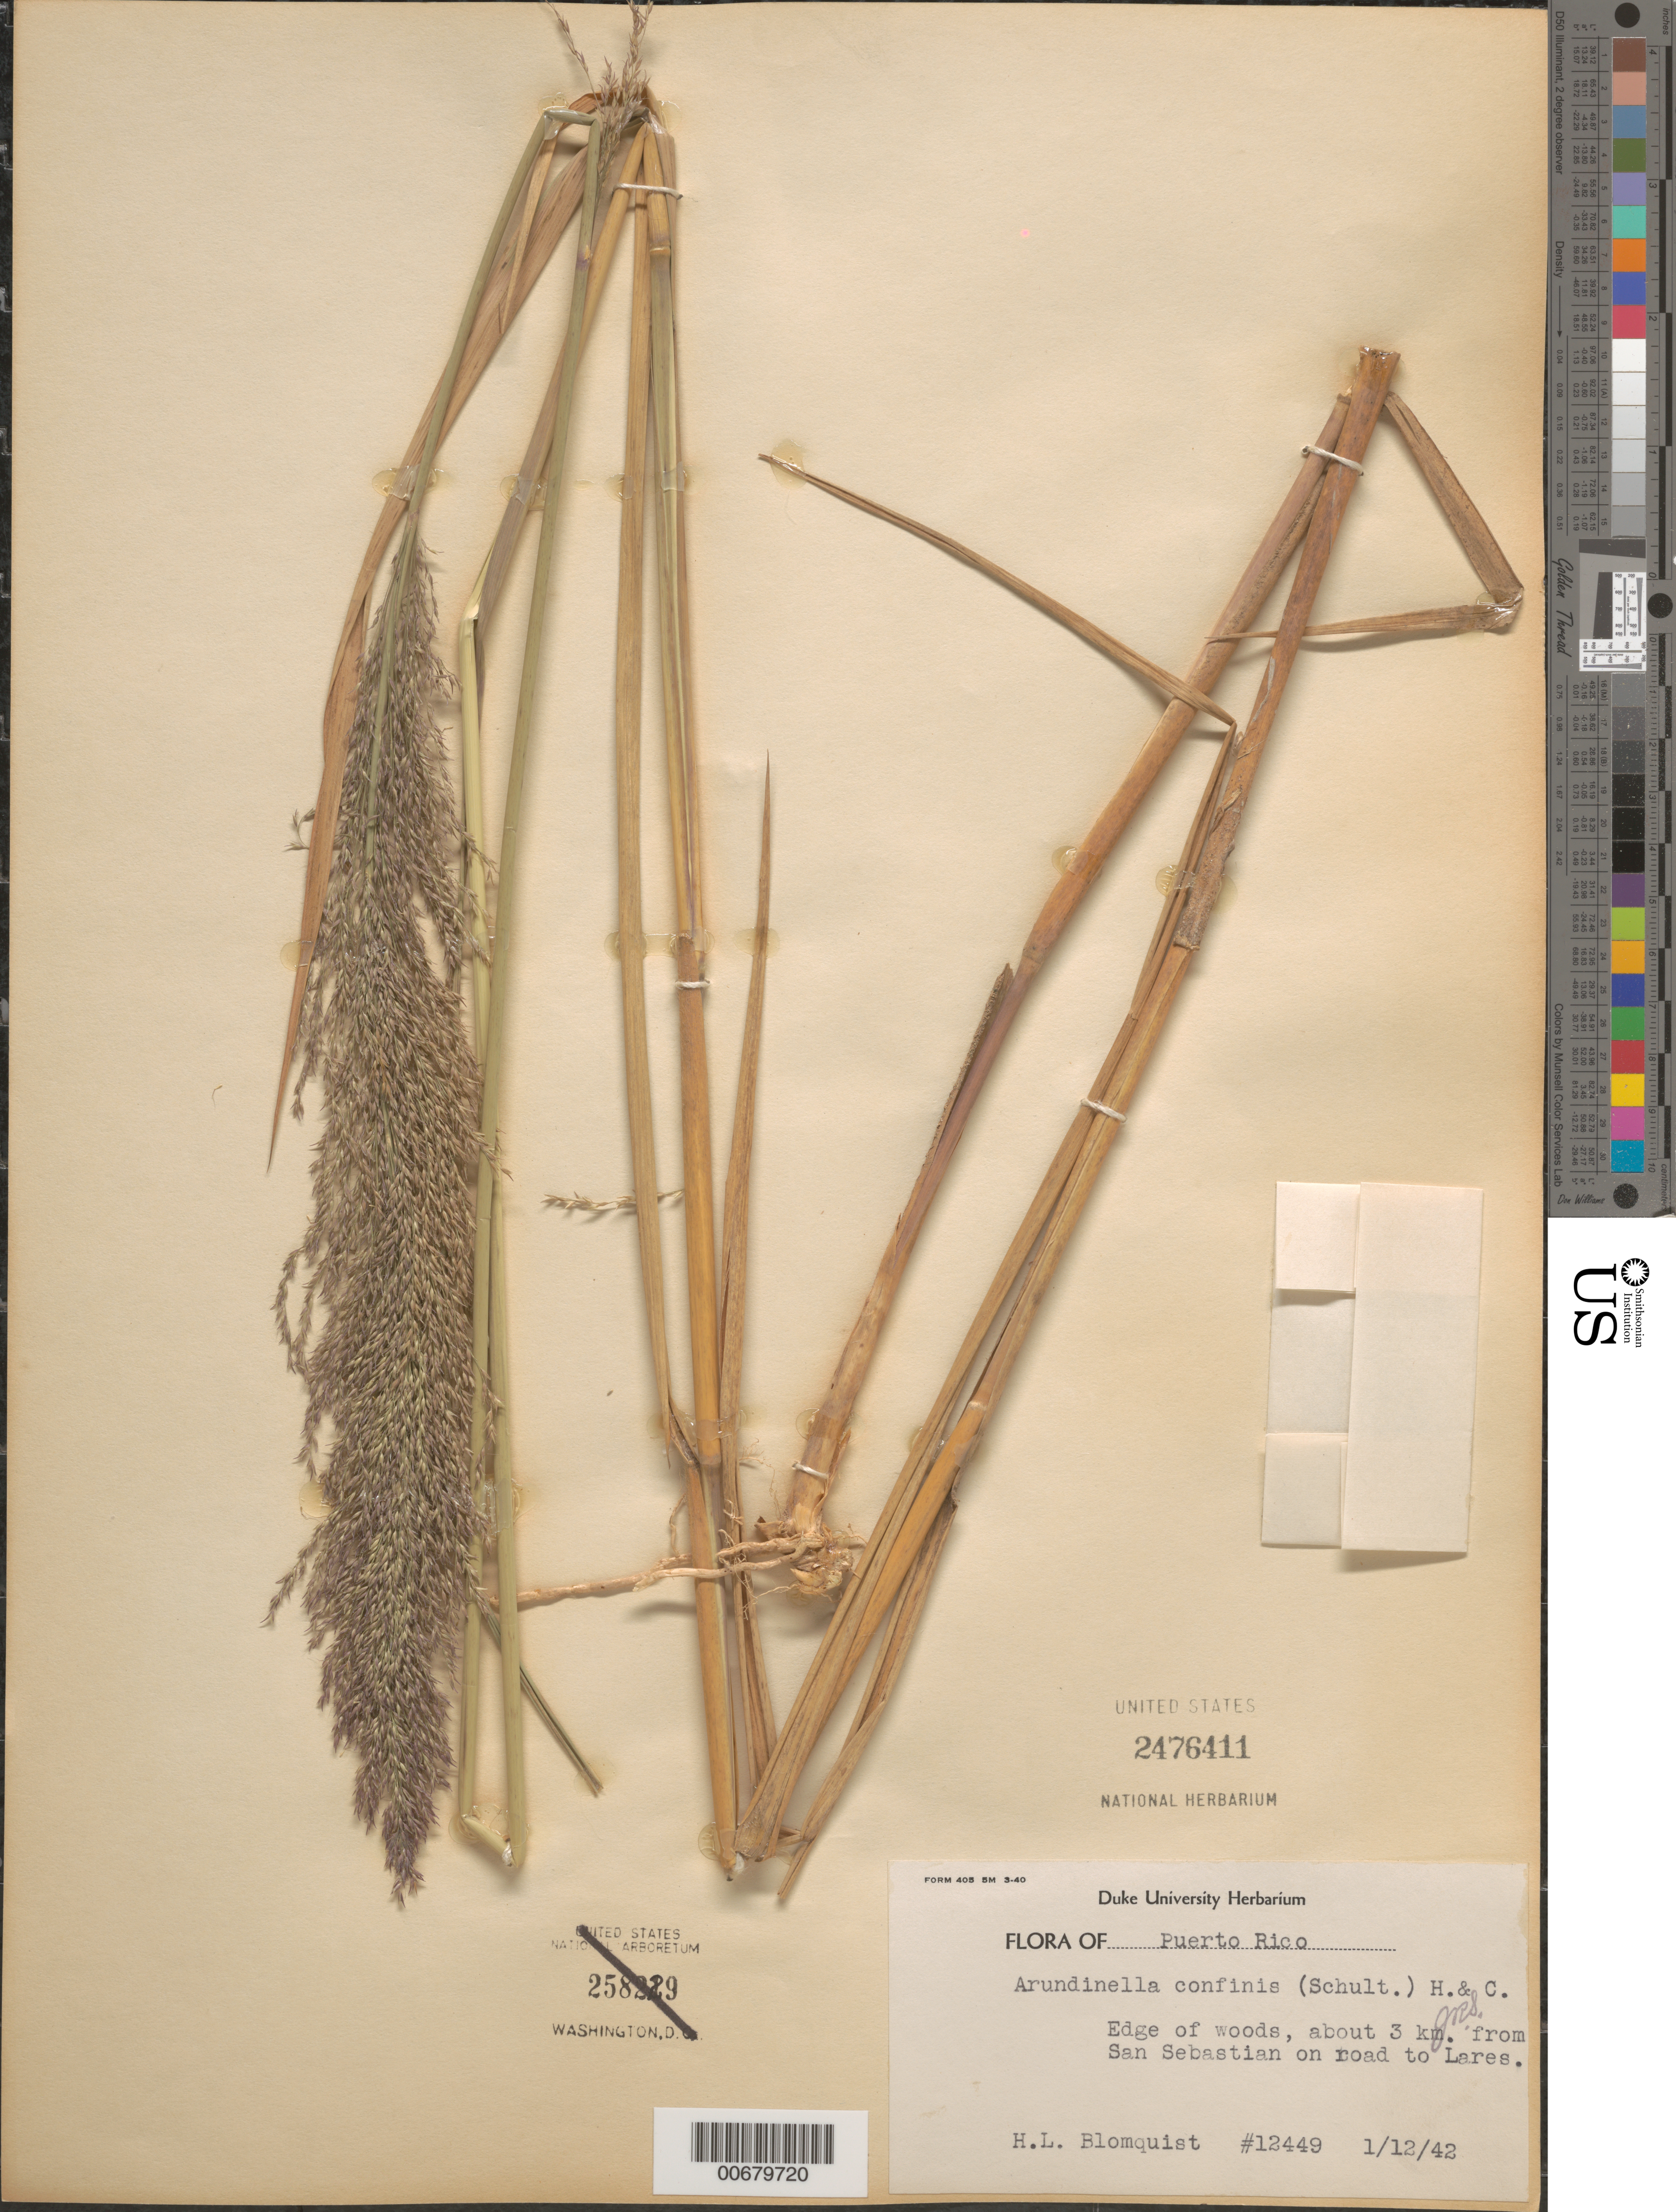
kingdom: Plantae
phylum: Tracheophyta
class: Liliopsida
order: Poales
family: Poaceae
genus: Arundinella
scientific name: Arundinella hispida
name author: (Humb. & Bonpl. ex Willd.) Kuntze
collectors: H. Blomquist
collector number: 12449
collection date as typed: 12 Jan 1942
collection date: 1942-01-12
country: Puerto Rico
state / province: Lares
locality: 3 km from San Sebastian on road to Lares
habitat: Edge of woods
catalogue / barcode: US 2476411